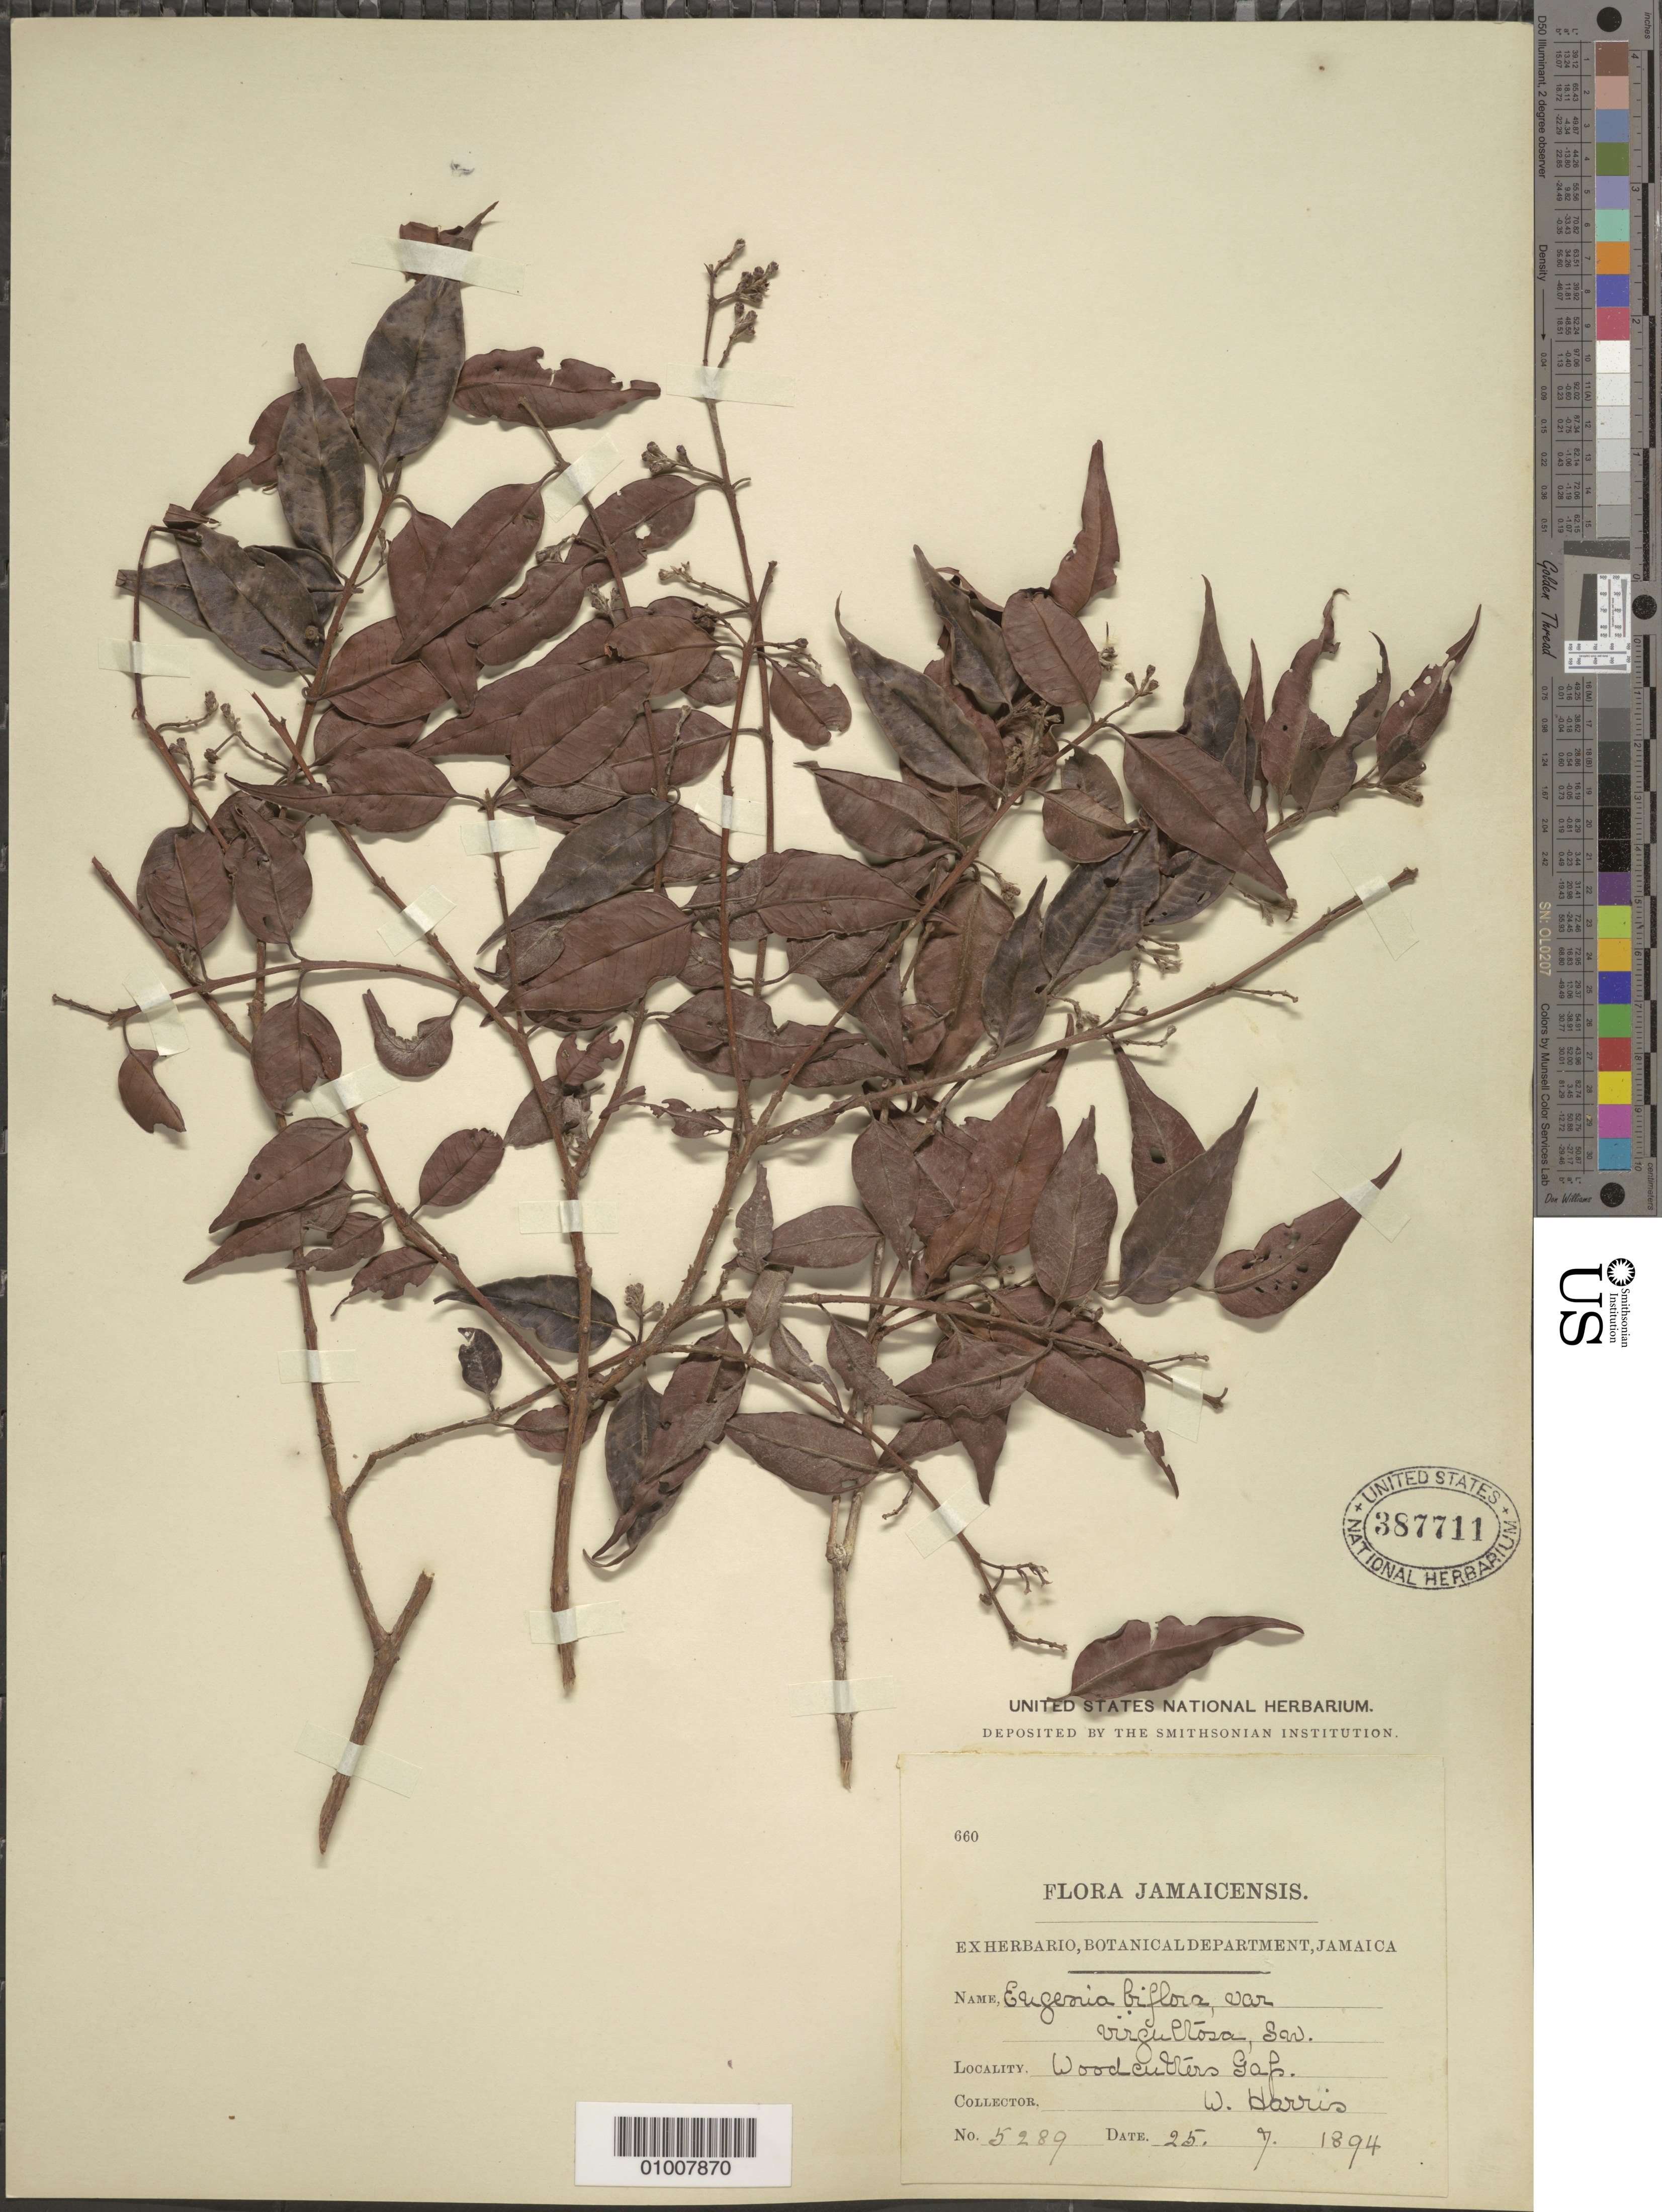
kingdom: Plantae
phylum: Tracheophyta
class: Magnoliopsida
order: Myrtales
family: Myrtaceae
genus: Eugenia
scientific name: Eugenia biflora var. virgultosa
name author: (Sw.) Krug & Urb.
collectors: W. Harris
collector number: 5289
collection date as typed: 25 Jul 1894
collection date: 1894-07-25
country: Jamaica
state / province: Portland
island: Jamaica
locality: Woodcuttters Gap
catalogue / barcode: US 387711